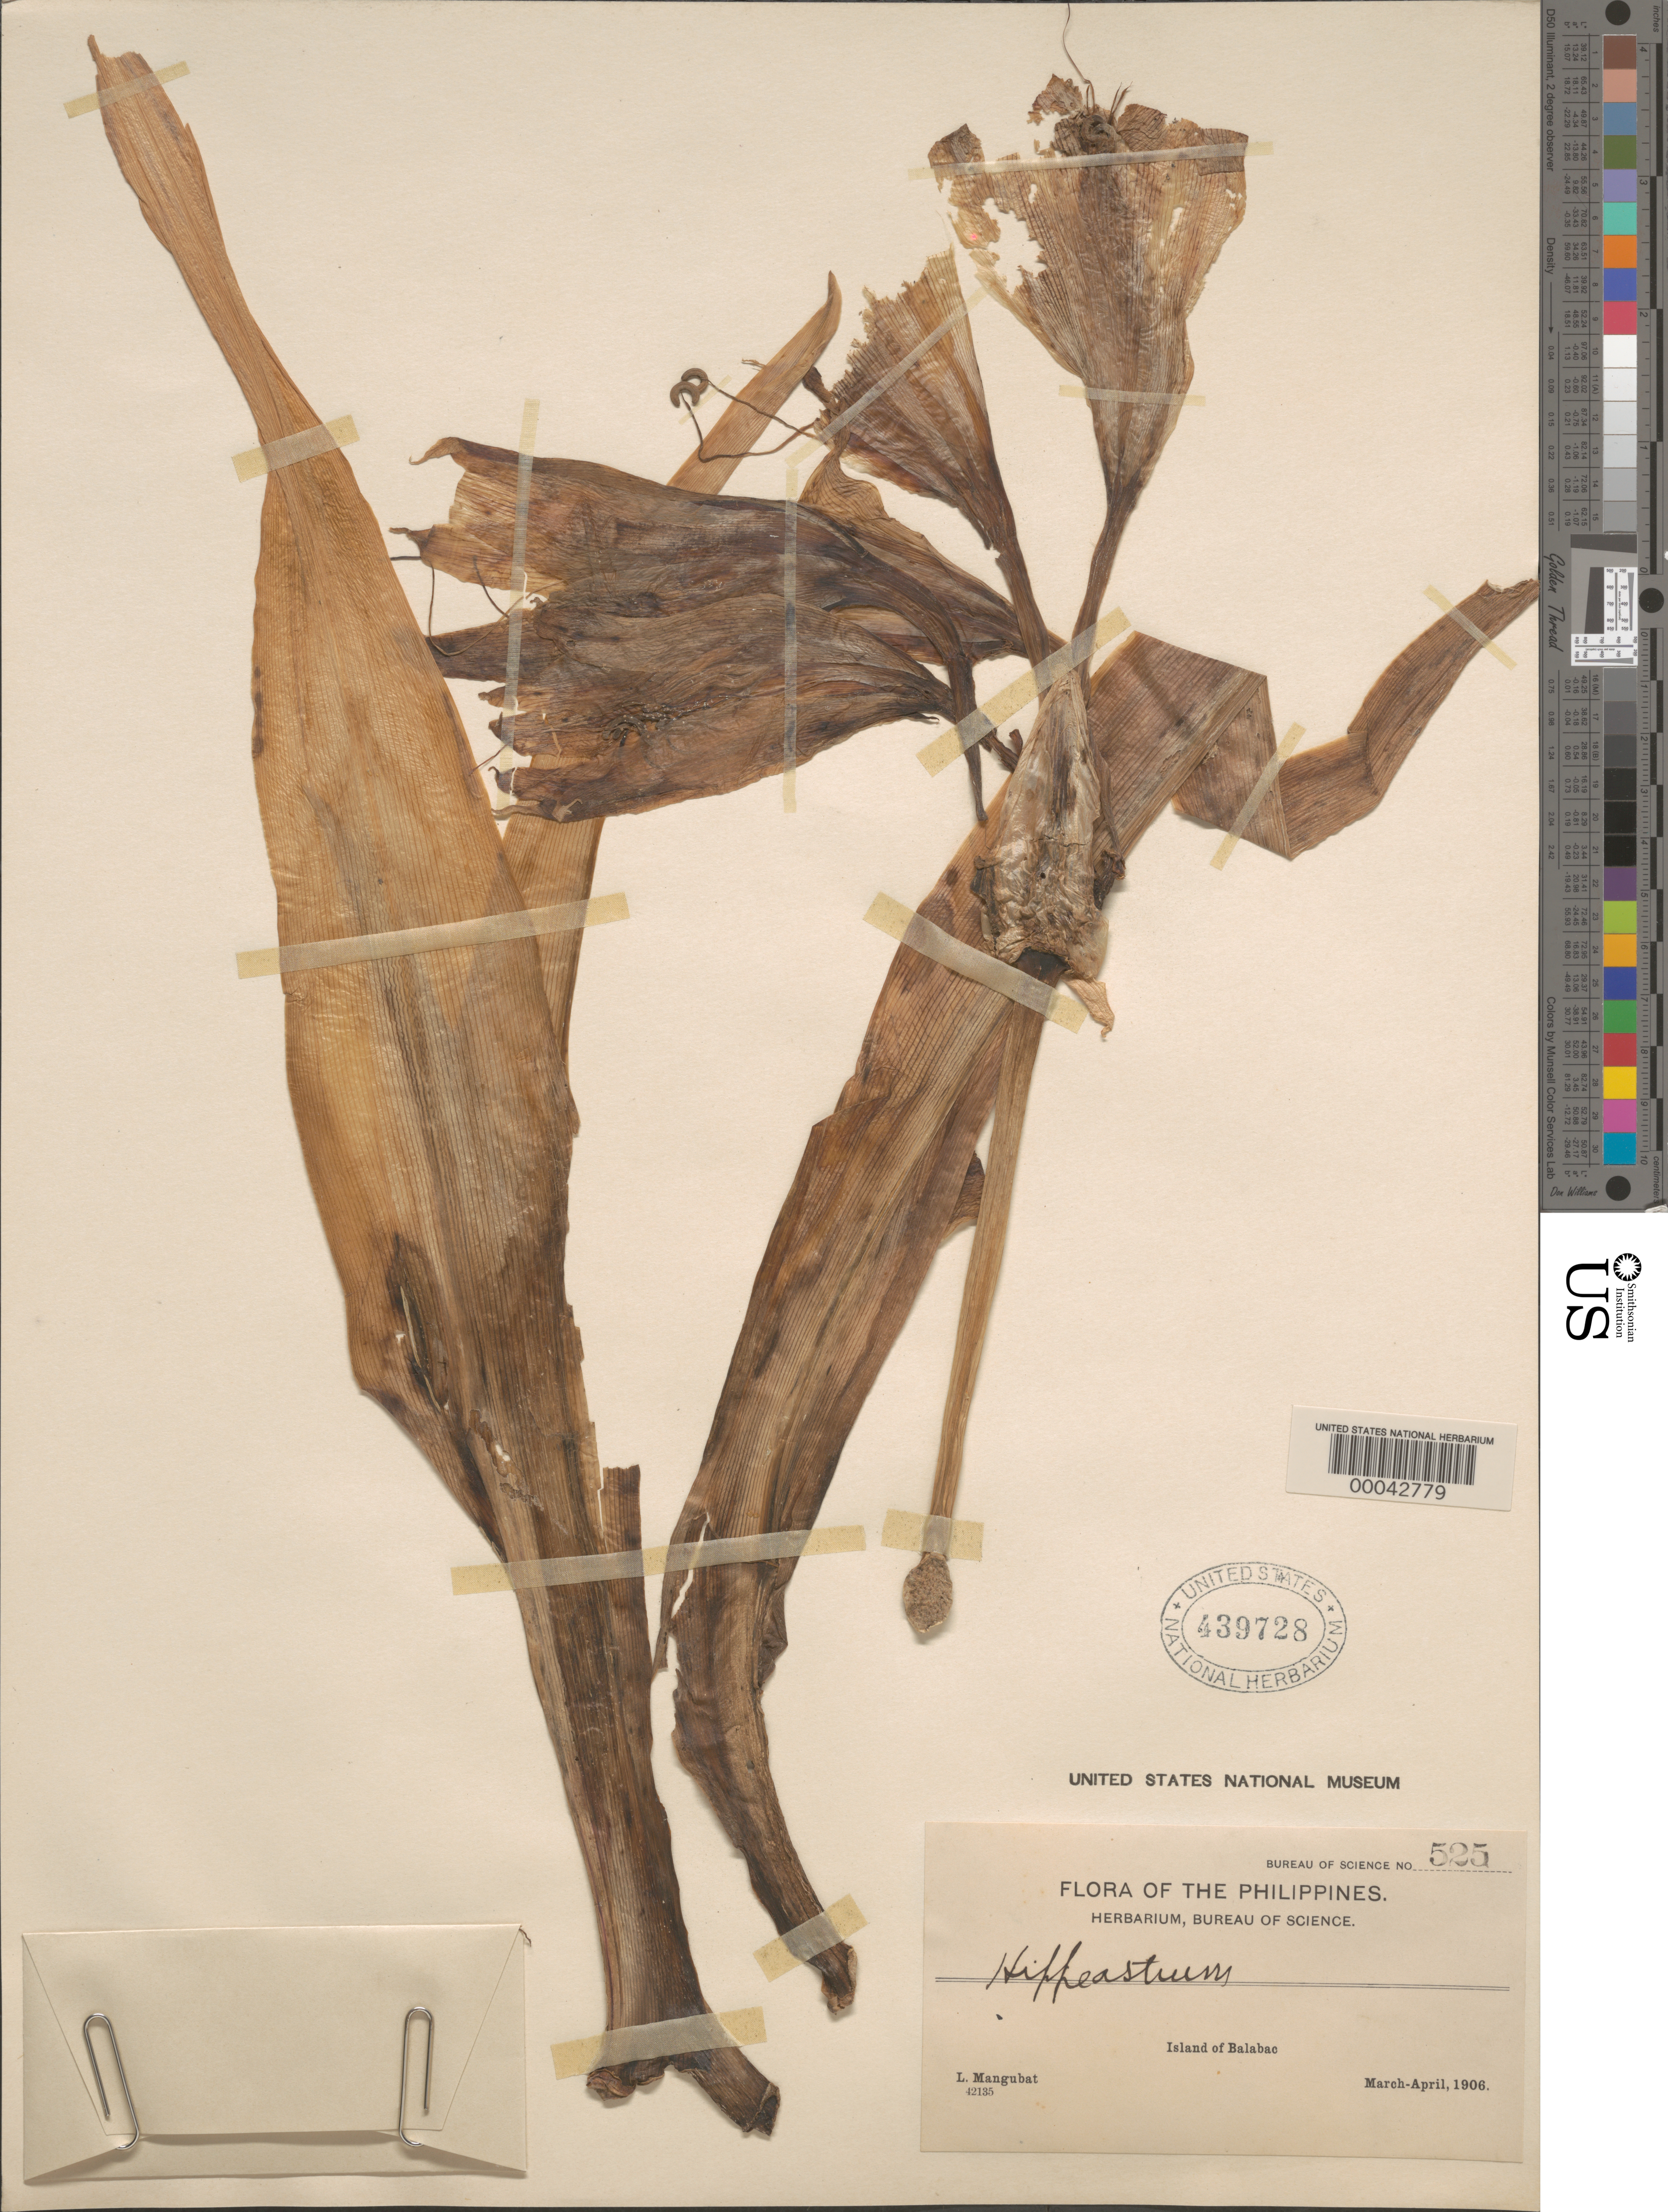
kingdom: Plantae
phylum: Tracheophyta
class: Liliopsida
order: Asparagales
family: Amaryllidaceae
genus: Hippeastrum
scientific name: Hippeastrum sp.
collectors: L. Mangubat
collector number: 525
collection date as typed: Mar 1906 to -- Apr 1906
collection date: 1906-03/1906-04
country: Philippines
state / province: Mimaropa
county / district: Palawan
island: Balabac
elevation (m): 1400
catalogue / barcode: US 439728